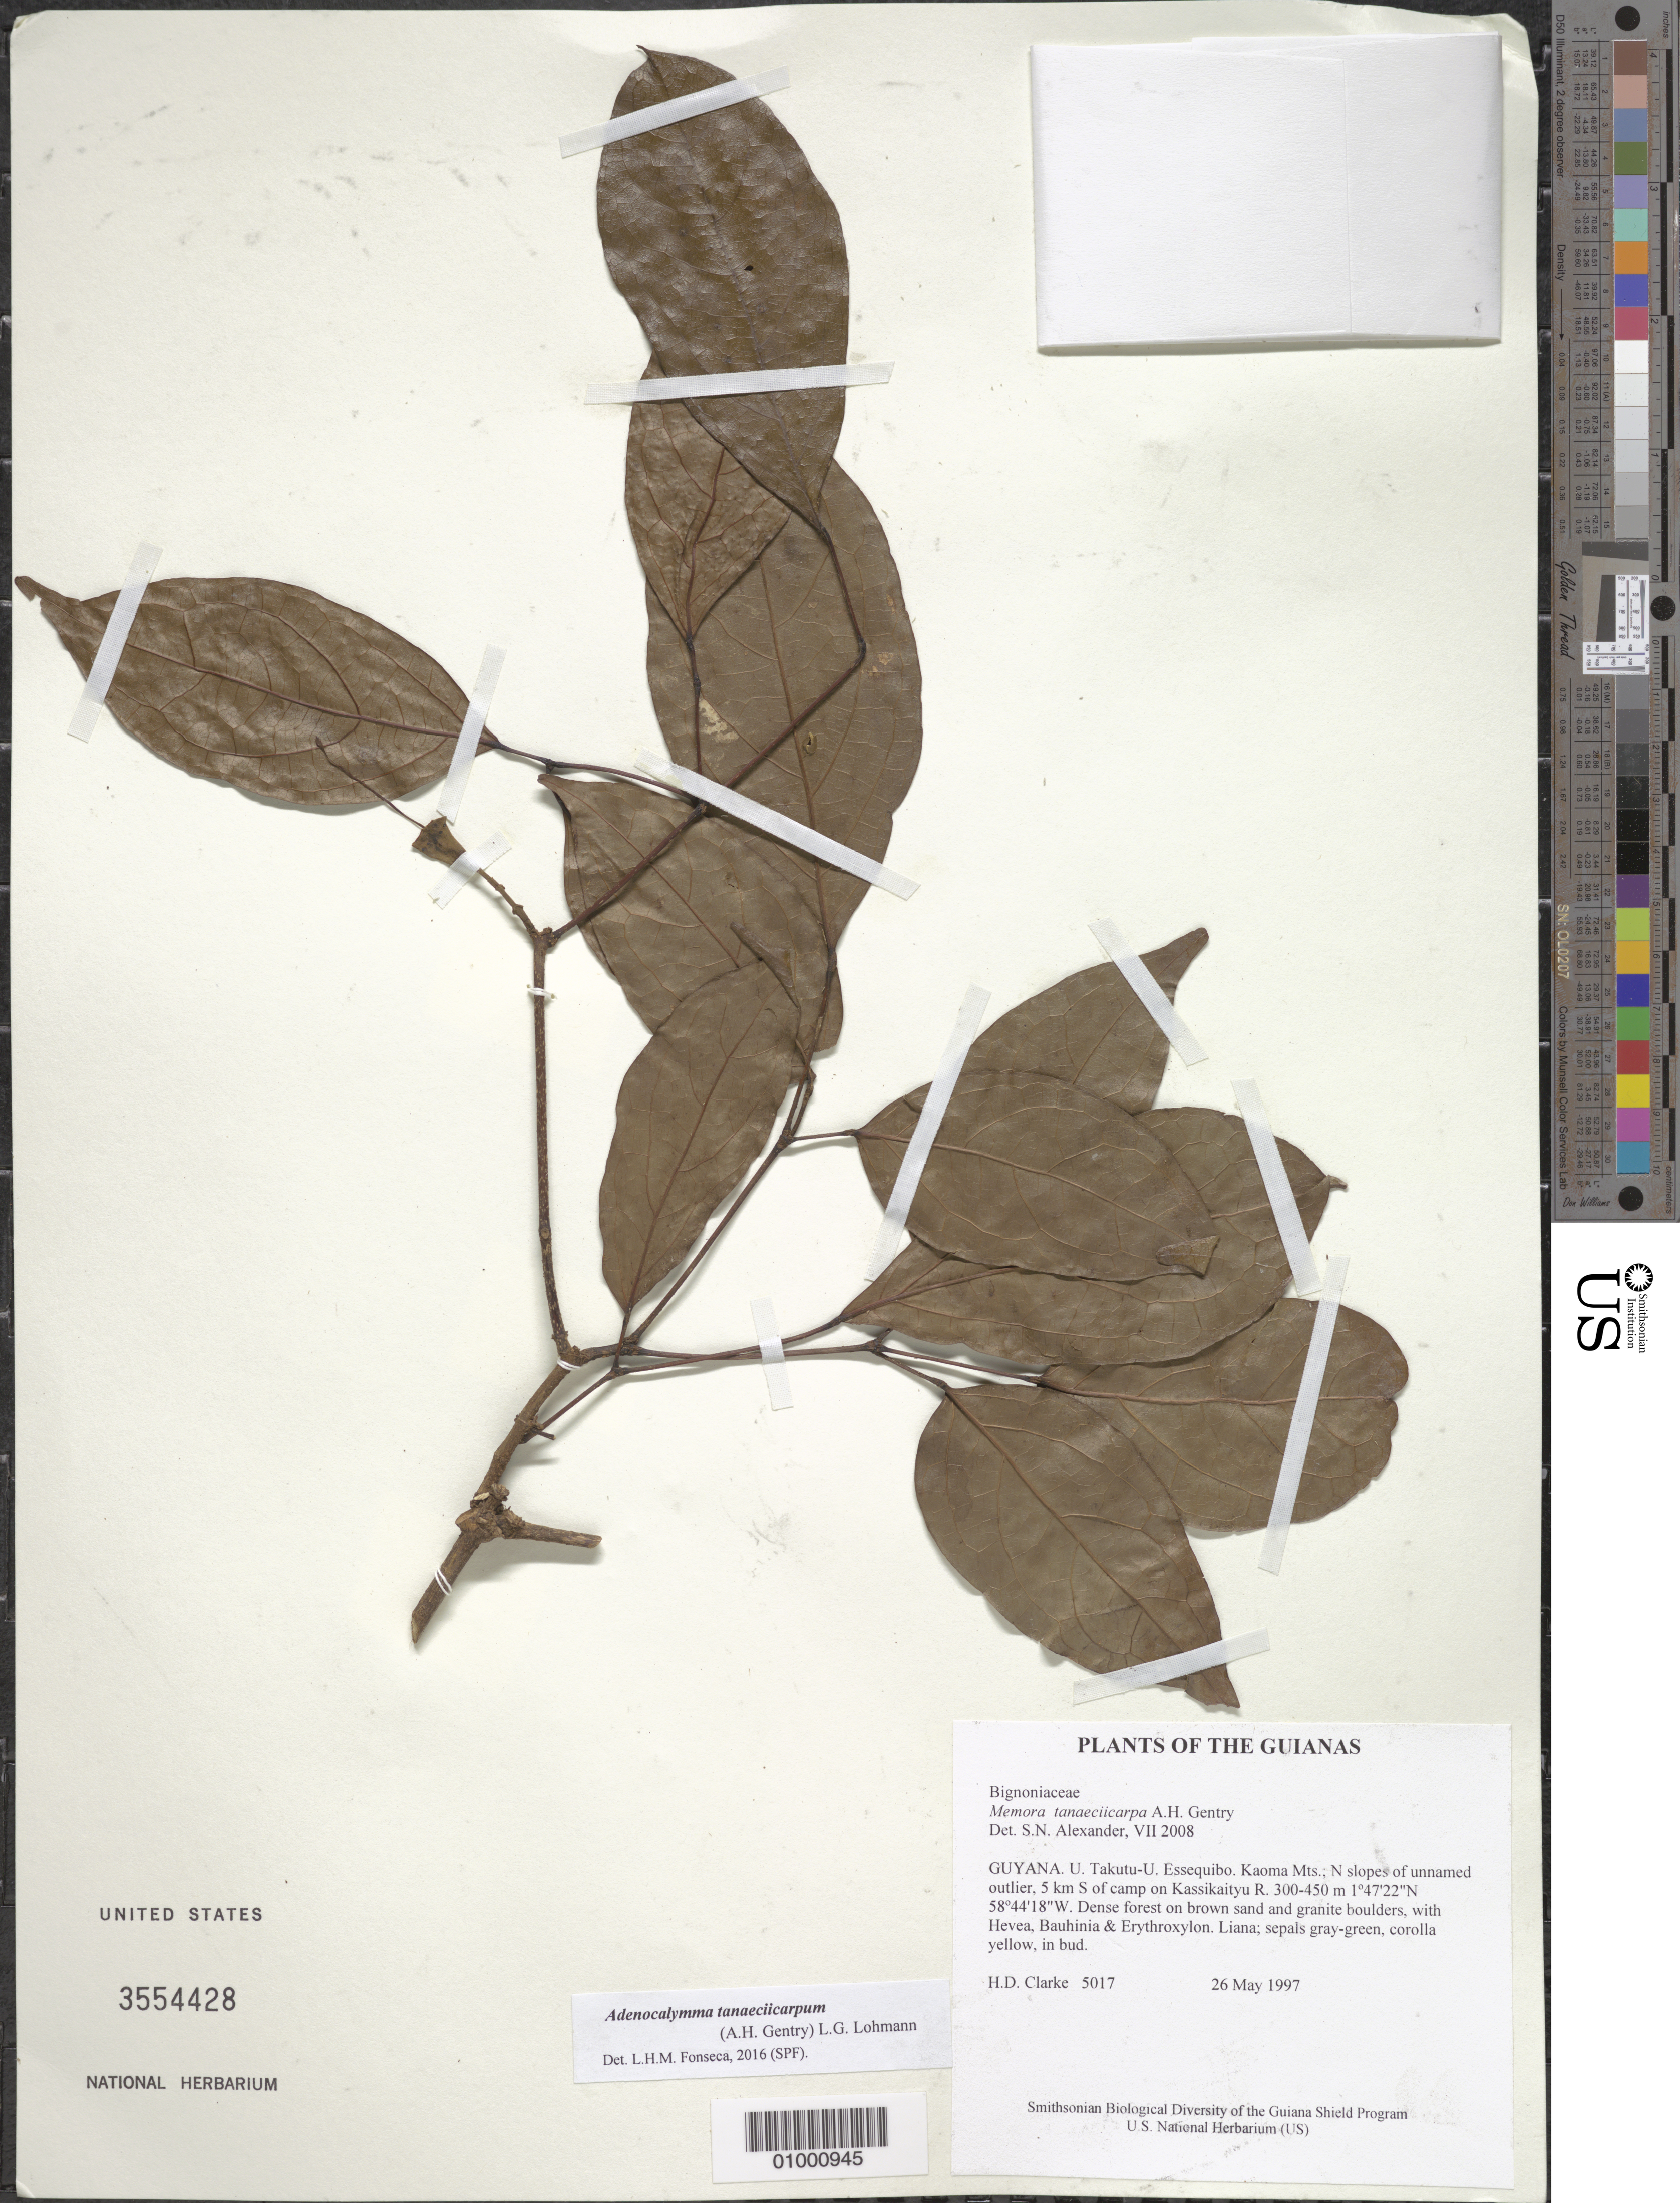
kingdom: Plantae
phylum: Tracheophyta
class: Magnoliopsida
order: Lamiales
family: Bignoniaceae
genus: Adenocalymma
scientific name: Adenocalymma tanaeciicarpum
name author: (A.H. Gentry) L.G. Lohmann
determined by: Fonseca, L. H. M.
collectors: H. D. Clarke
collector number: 5017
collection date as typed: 26 May 1997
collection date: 1997-05-26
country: Guyana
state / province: U. Takutu-U. Essequibo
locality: Kaoma Mts.; N slopes of unnamed outlier, 5 km S of camp on Kassikaityu R.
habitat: Dense forest on brown sand and granite boulders, with Hevea, Bauhinia & Erythroxylum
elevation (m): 300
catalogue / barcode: US 3554428